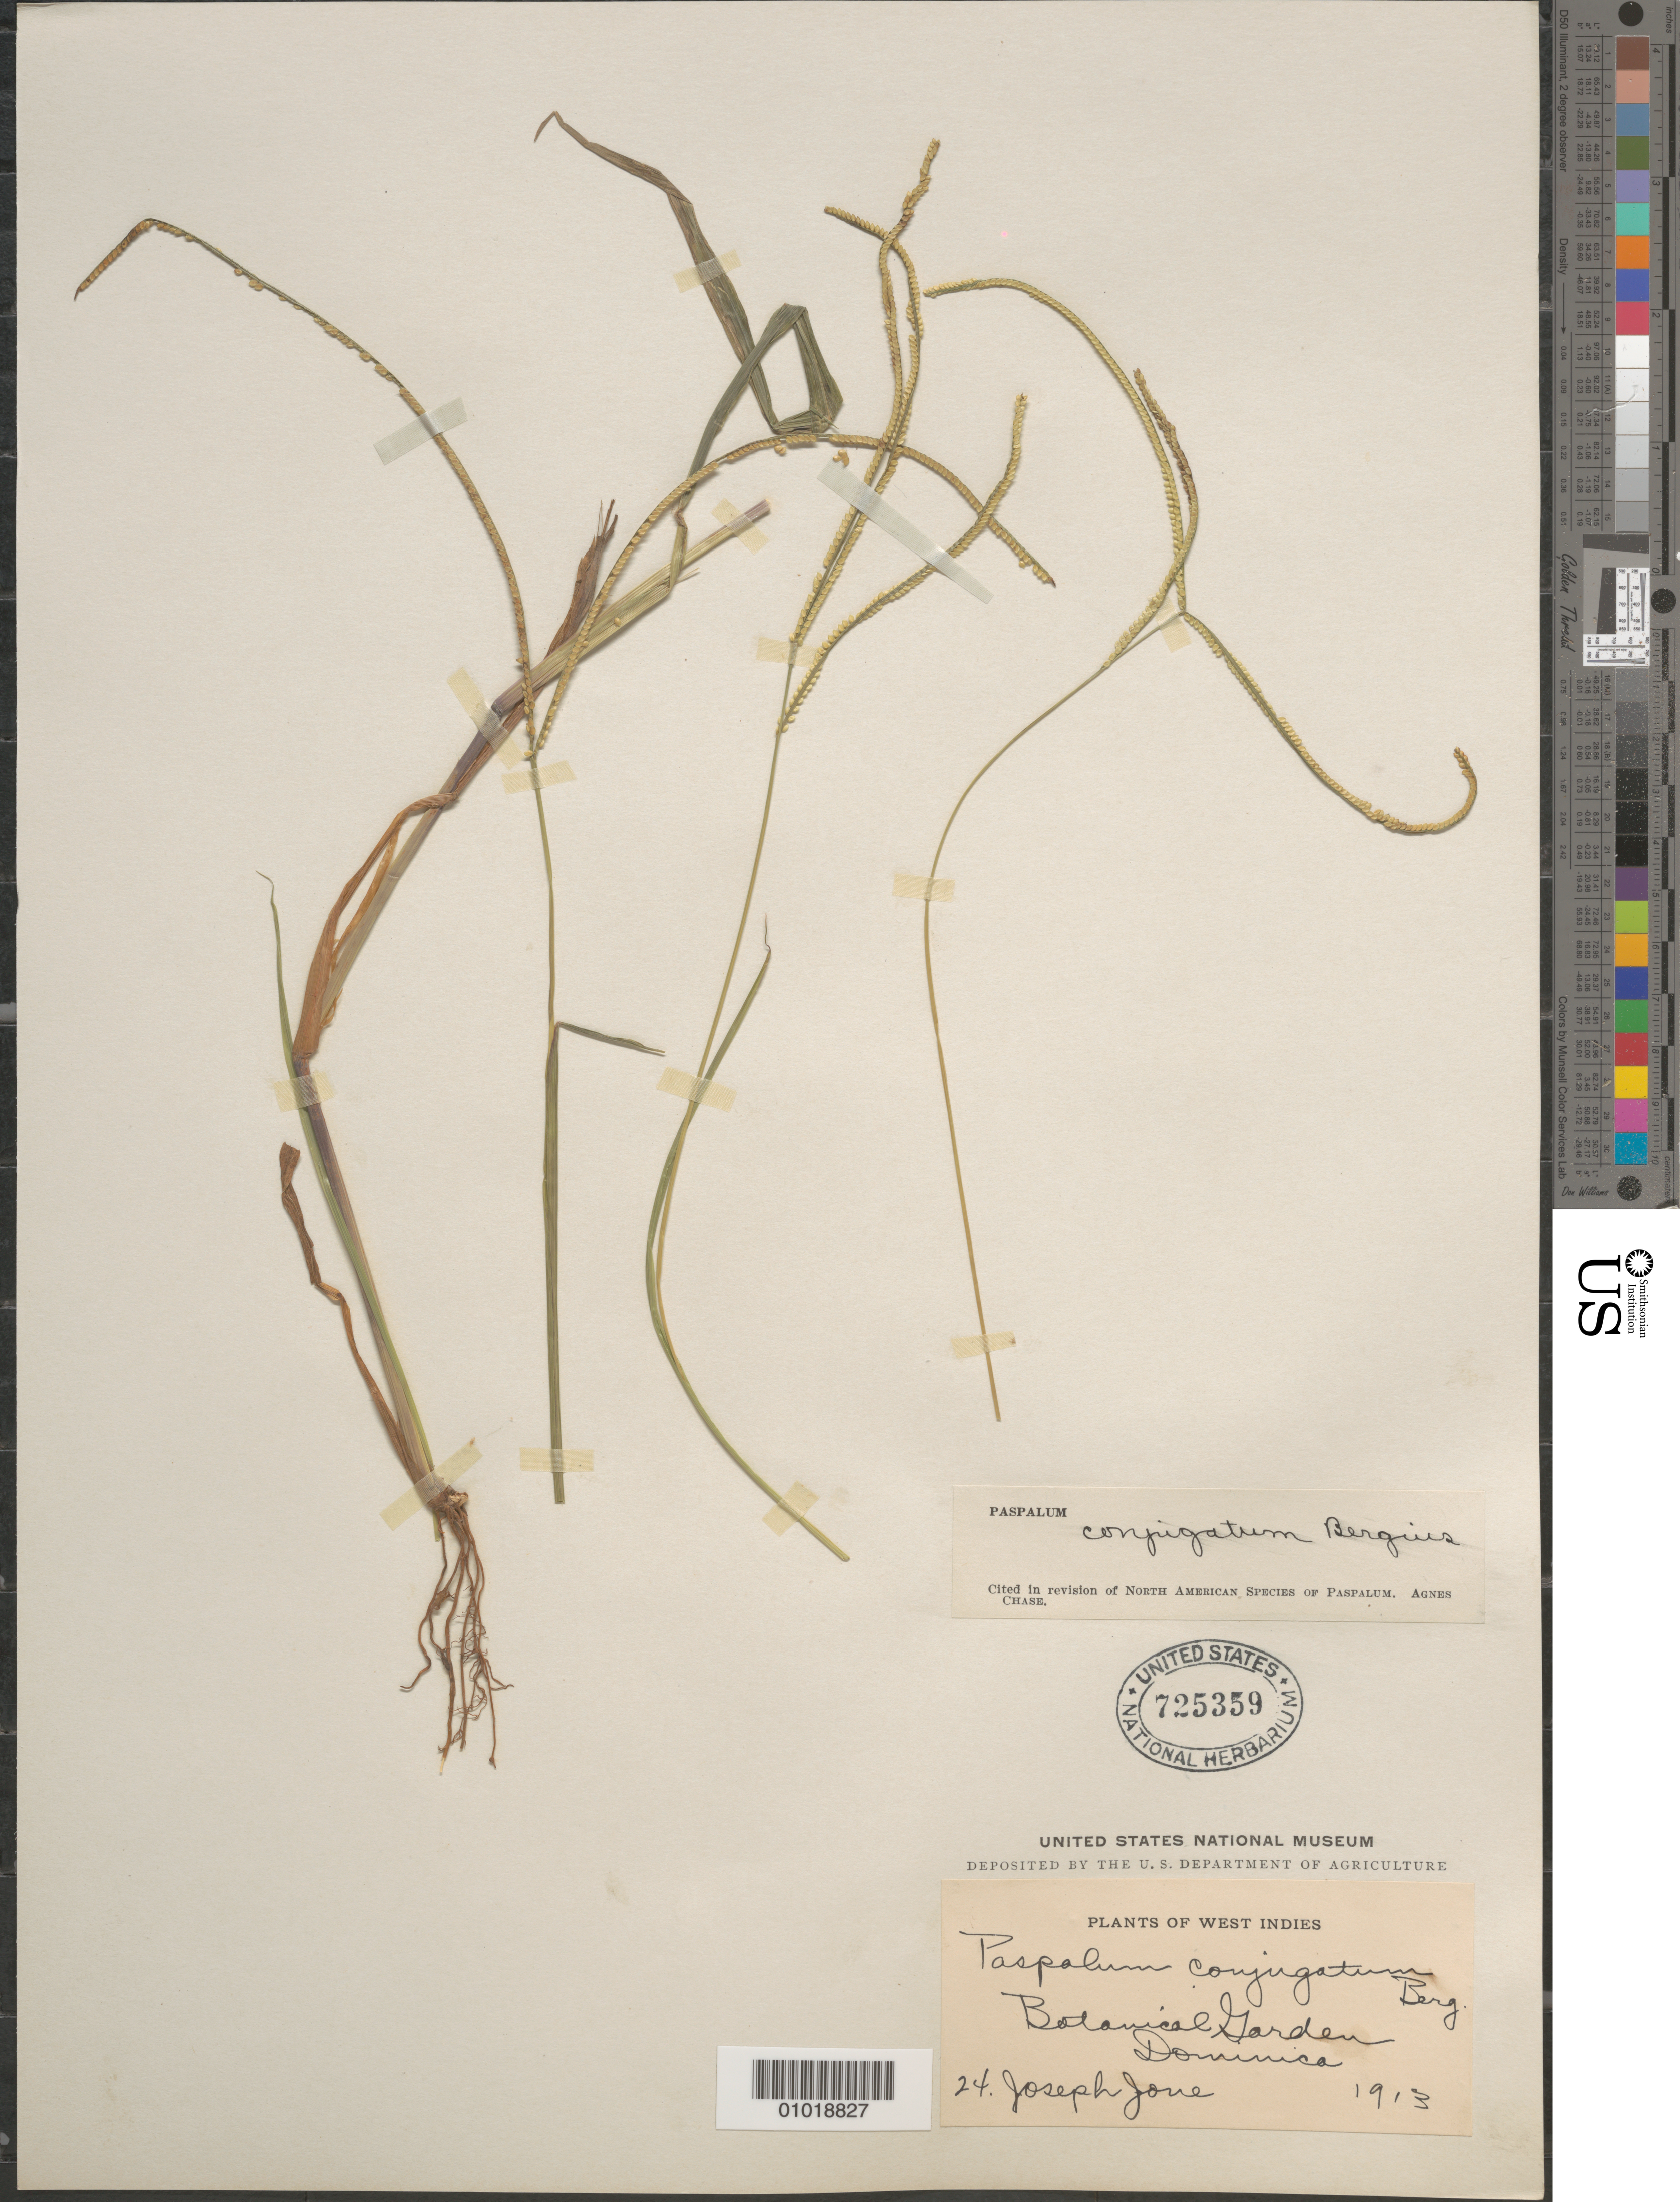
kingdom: Plantae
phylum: Tracheophyta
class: Liliopsida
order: Poales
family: Poaceae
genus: Paspalum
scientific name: Paspalum conjugatum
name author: P.J. Bergius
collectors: J. Jones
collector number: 24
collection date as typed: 1913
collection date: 1913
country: Dominica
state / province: St. George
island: Dominica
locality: Botanical Garden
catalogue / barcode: US 725359